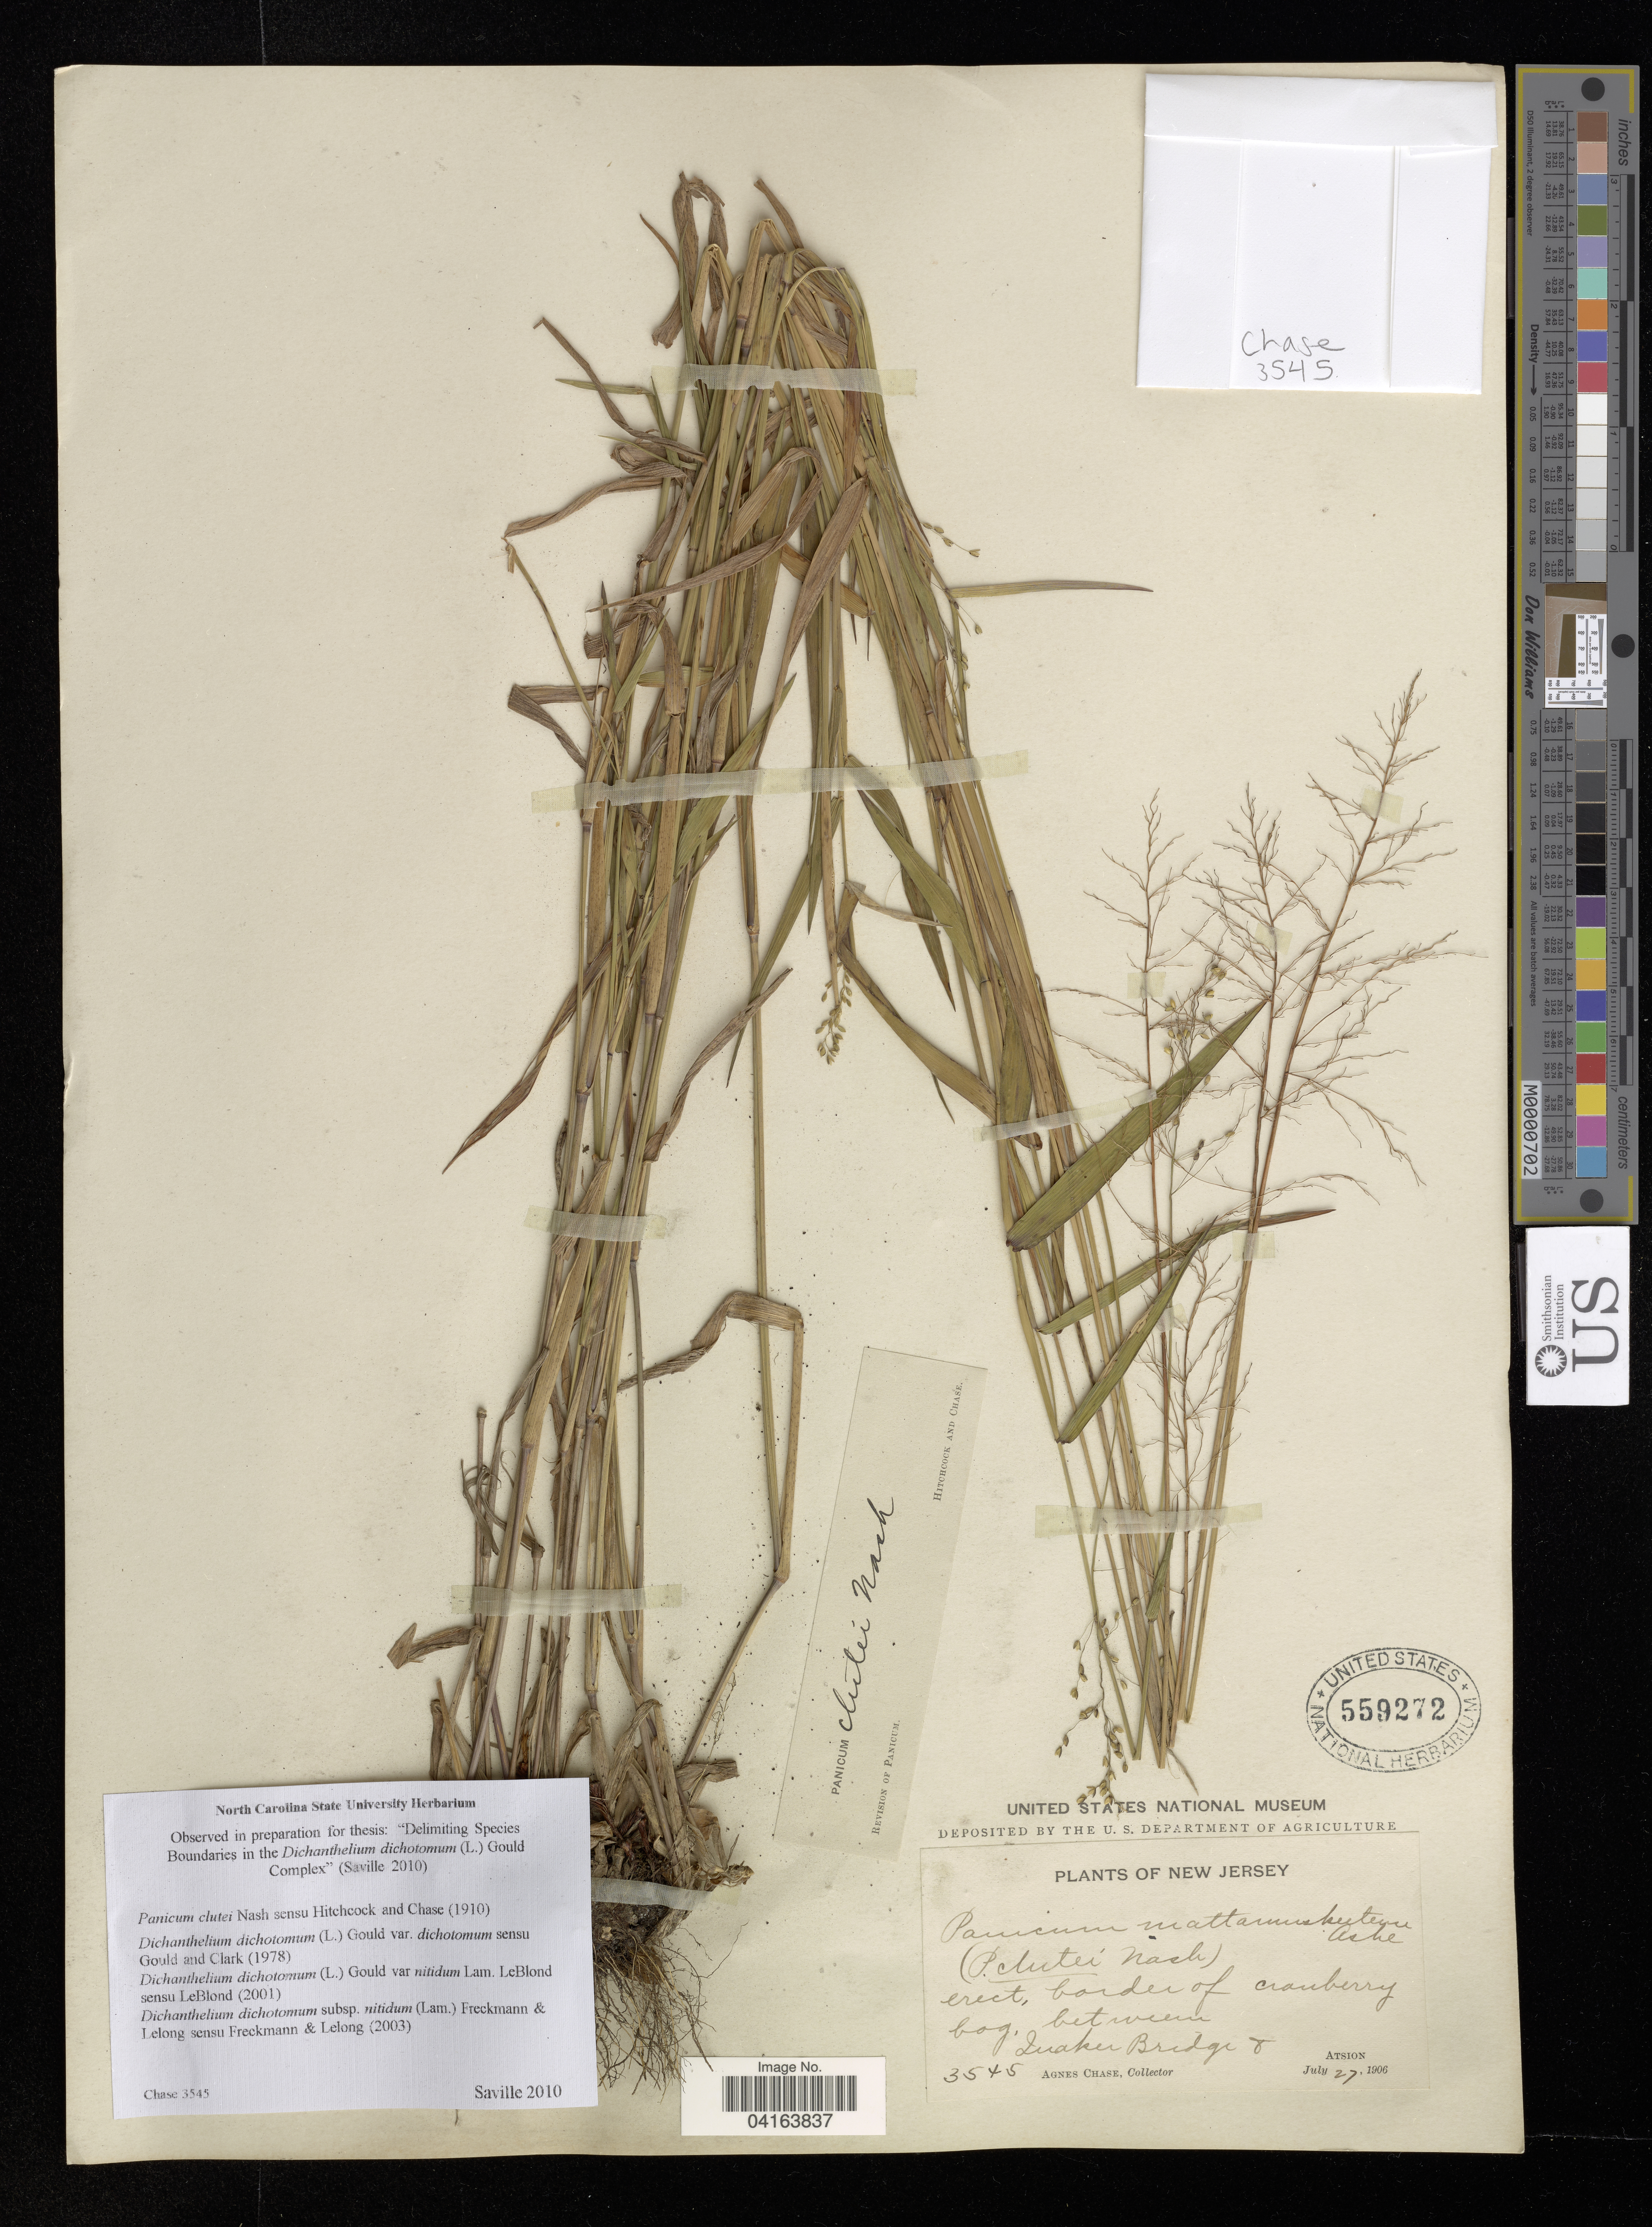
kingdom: Plantae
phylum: Tracheophyta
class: Liliopsida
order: Poales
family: Poaceae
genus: Dichanthelium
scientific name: Dichanthelium dichotomum subsp. lucidum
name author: (Ashe) Freckmann & Lelong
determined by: Saville, A. C., (NCSC), North Carolina State University (UNITED STATES)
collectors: A. Chase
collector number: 3545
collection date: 1906-07-27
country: United States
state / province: New Jersey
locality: Between Quaker Bridge + Atsion.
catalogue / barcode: US 559272